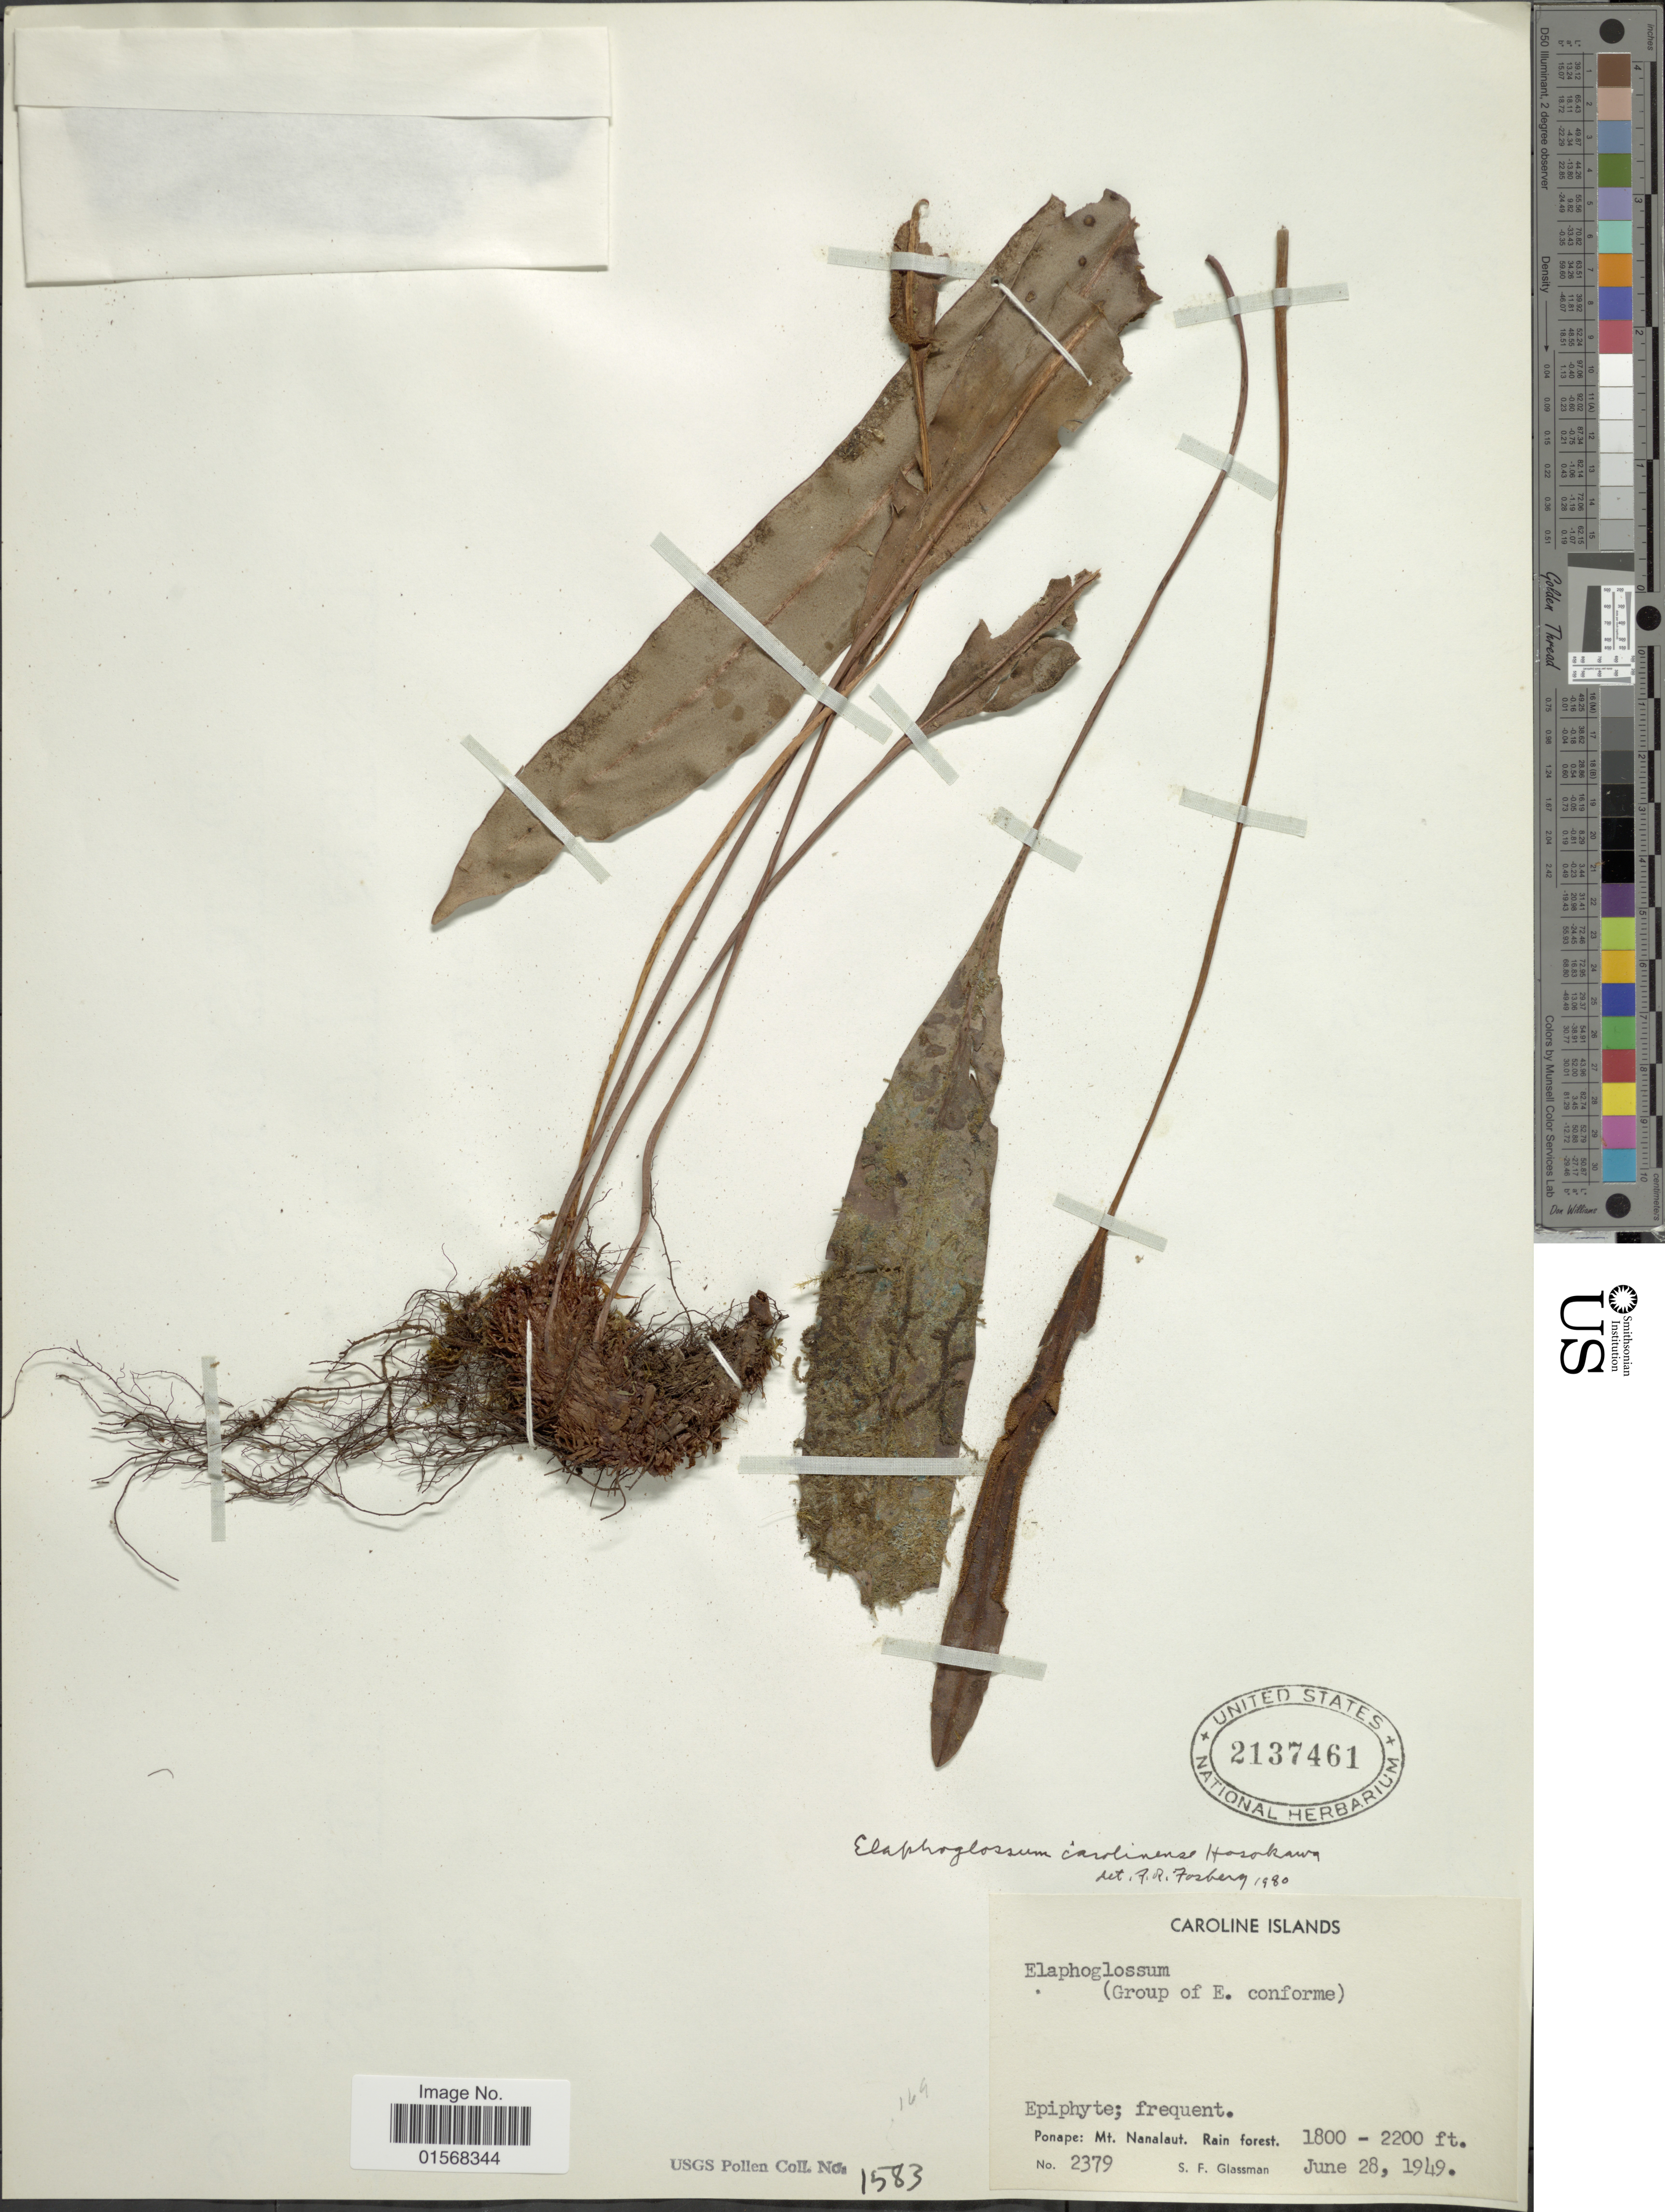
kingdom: Plantae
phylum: Tracheophyta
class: Polypodiopsida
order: Polypodiales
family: Dryopteridaceae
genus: Elaphoglossum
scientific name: Elaphoglossum carolinense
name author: Hosok.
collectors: S. F. Glassman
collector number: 2379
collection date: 1949-06-28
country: Micronesia, Federated States of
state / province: Pohnpei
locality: Caroline Islands. Ponape: Mt. Nanalaut.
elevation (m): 549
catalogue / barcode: US 2137461